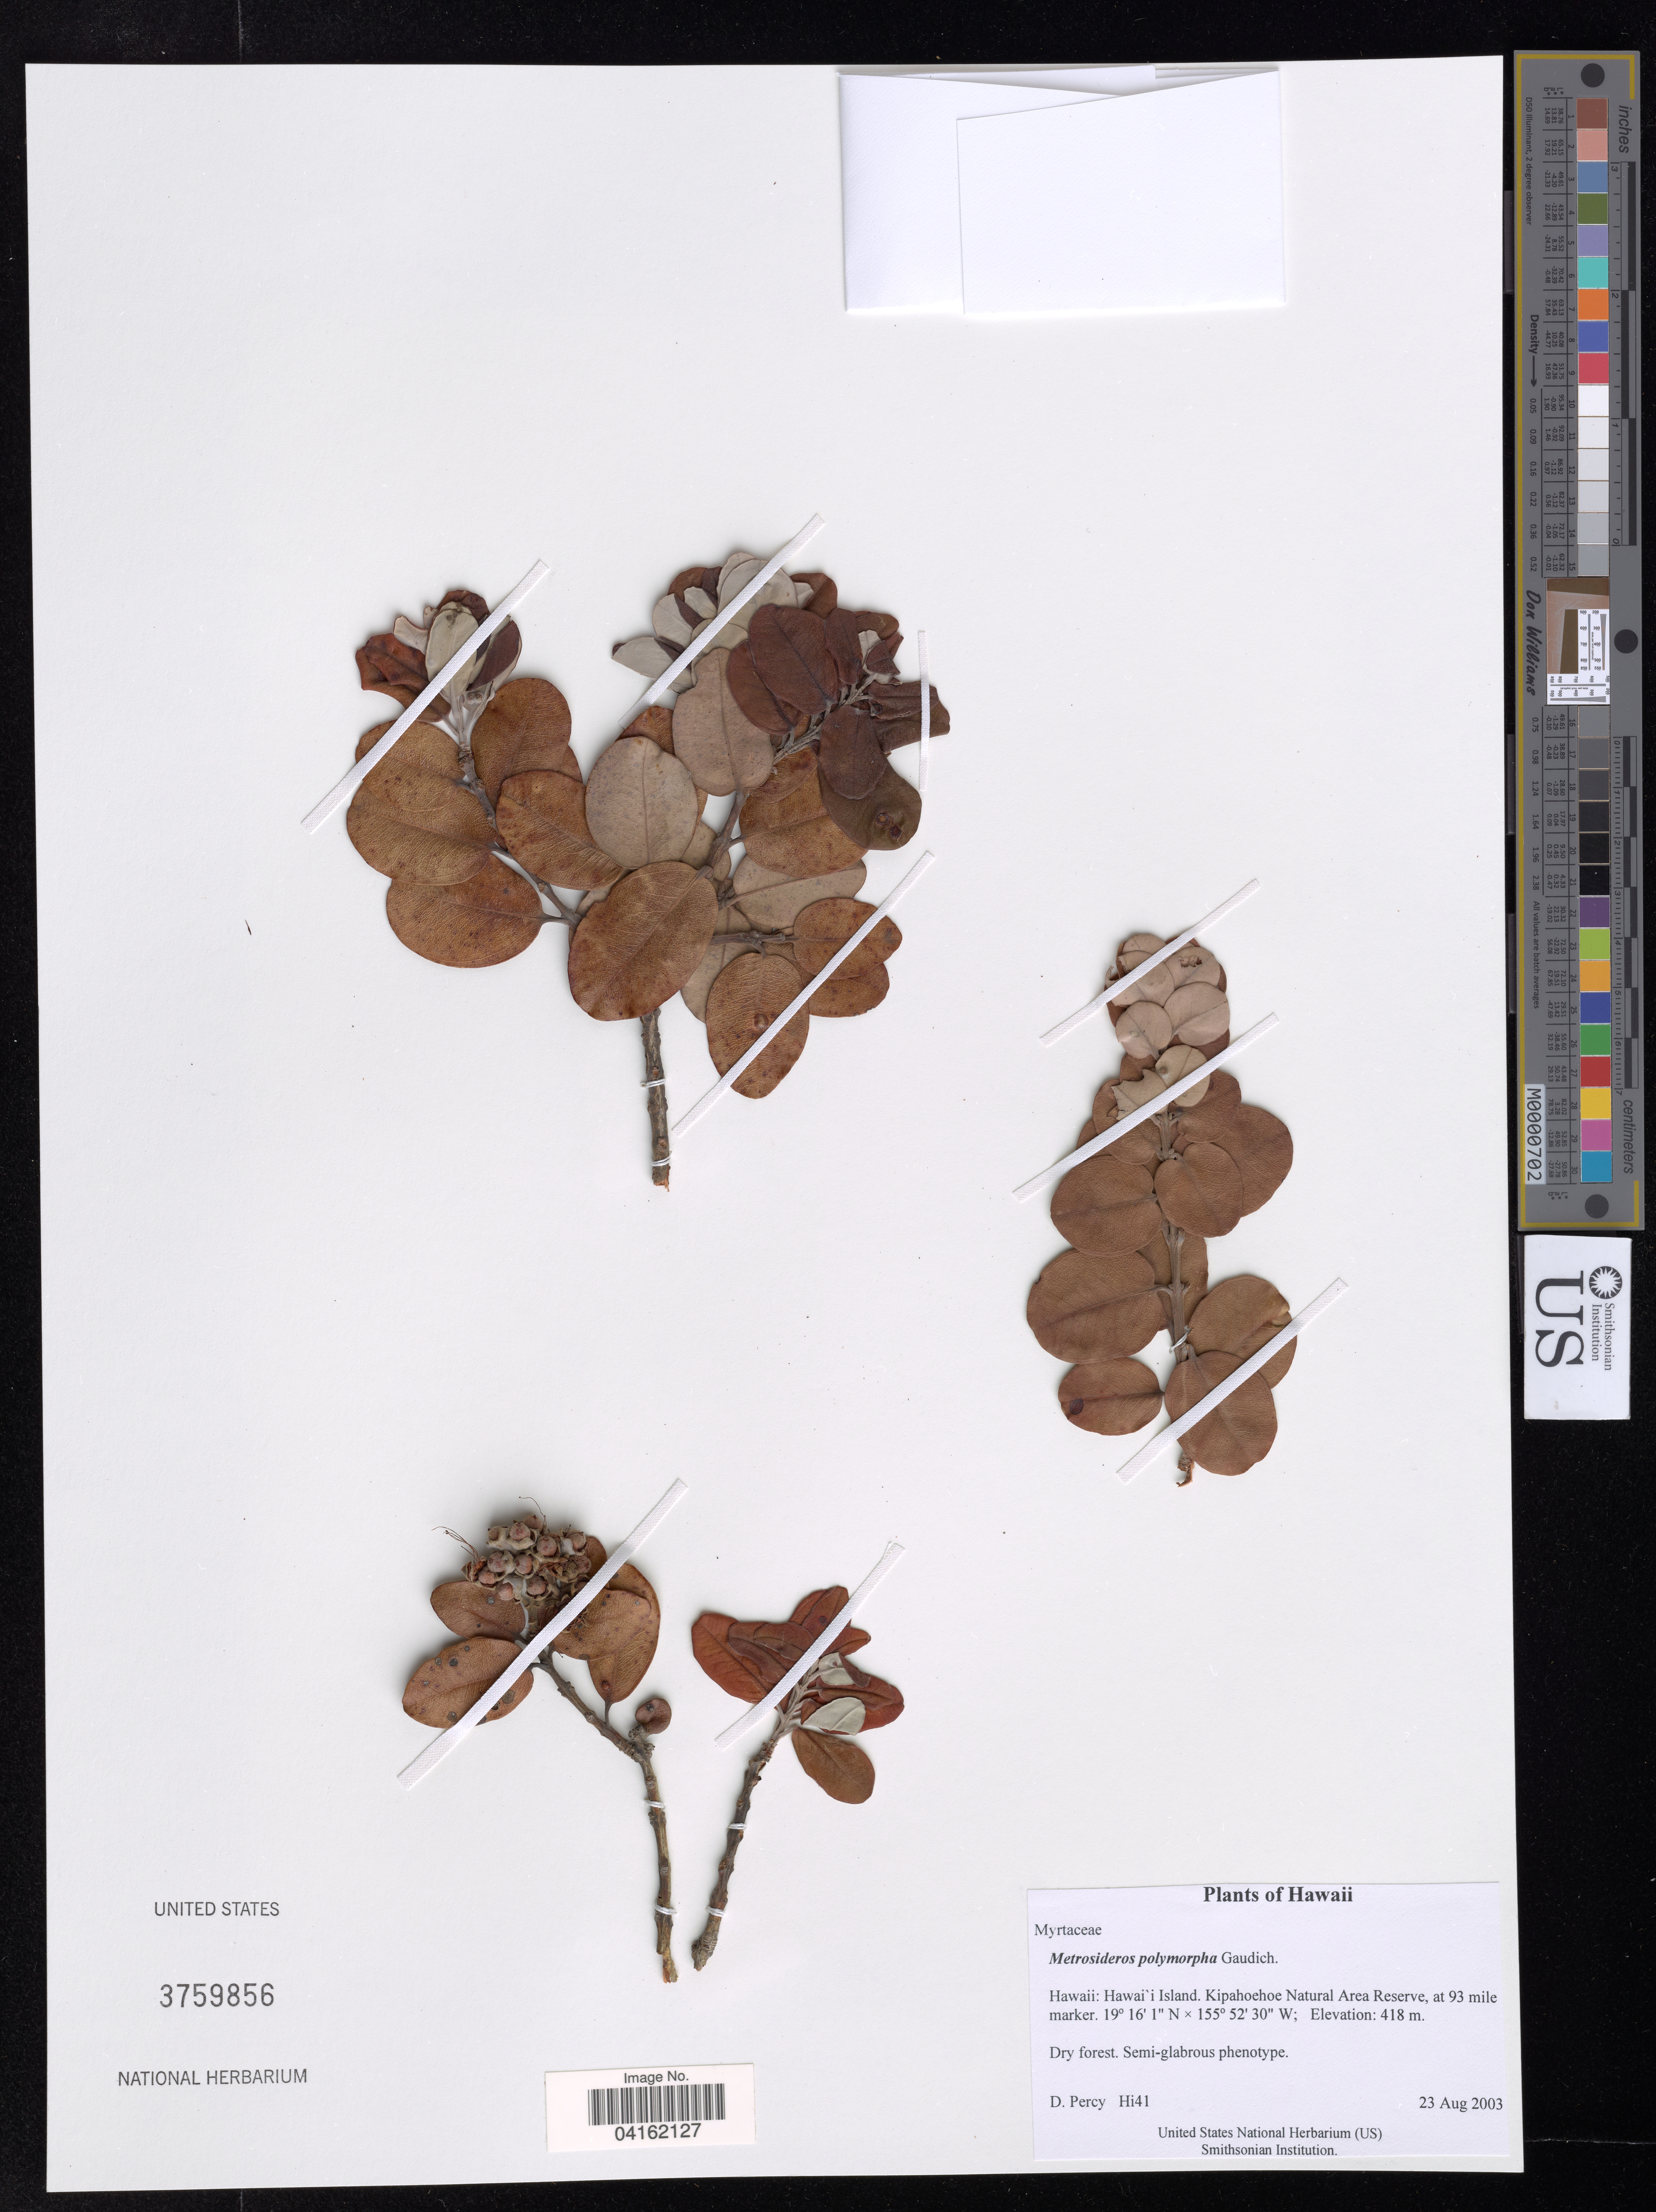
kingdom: Plantae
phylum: Tracheophyta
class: Magnoliopsida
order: Myrtales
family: Myrtaceae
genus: Metrosideros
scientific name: Metrosideros polymorpha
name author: Gaudich.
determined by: Percy, D. M.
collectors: D. Percy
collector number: Hi41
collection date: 2003-08-23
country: United States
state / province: Hawaii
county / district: Hawaii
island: Hawaii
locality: Kipahoehoe Natural Area Reserve, at 93 mile marker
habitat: Dry forest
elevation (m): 418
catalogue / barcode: US 3759856